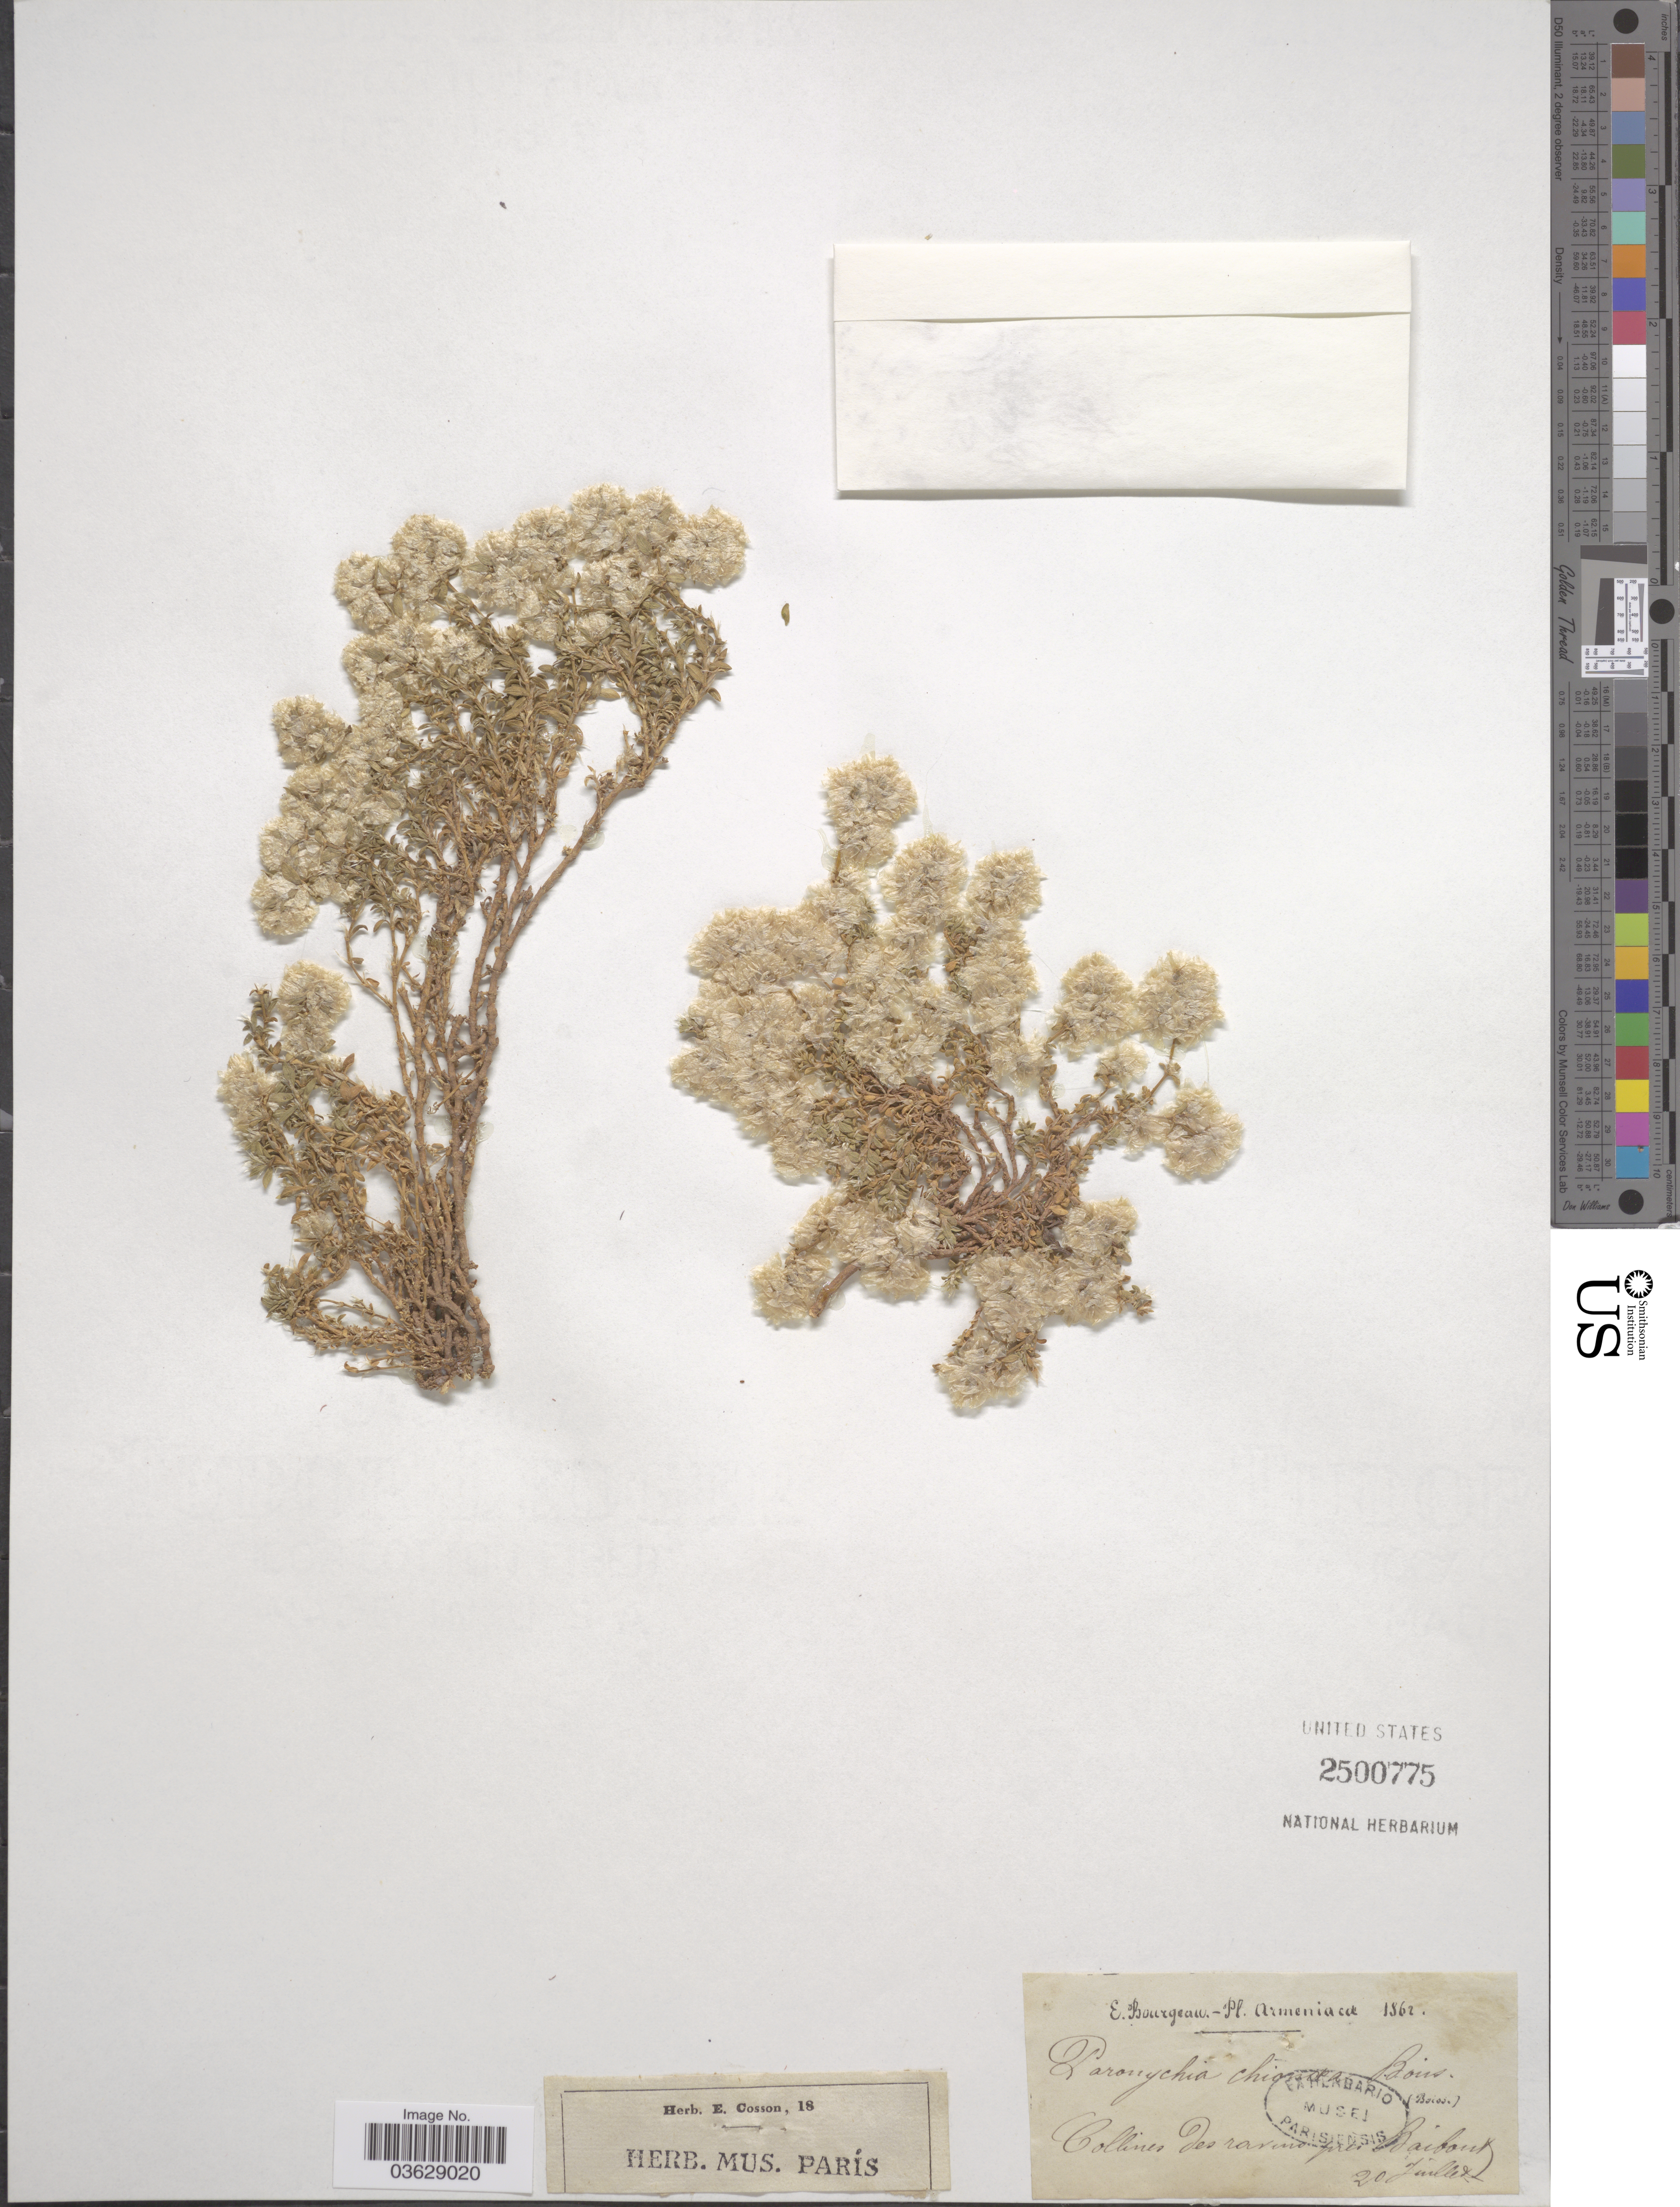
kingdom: Plantae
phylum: Tracheophyta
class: Magnoliopsida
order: Caryophyllales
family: Caryophyllaceae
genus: Paronychia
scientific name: Paronychia chionaea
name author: Boiss.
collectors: E. Bourgeau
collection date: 1862-07-20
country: Armenia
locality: Armeniacæ. Collines des ravins près Baibout.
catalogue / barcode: US 2500775